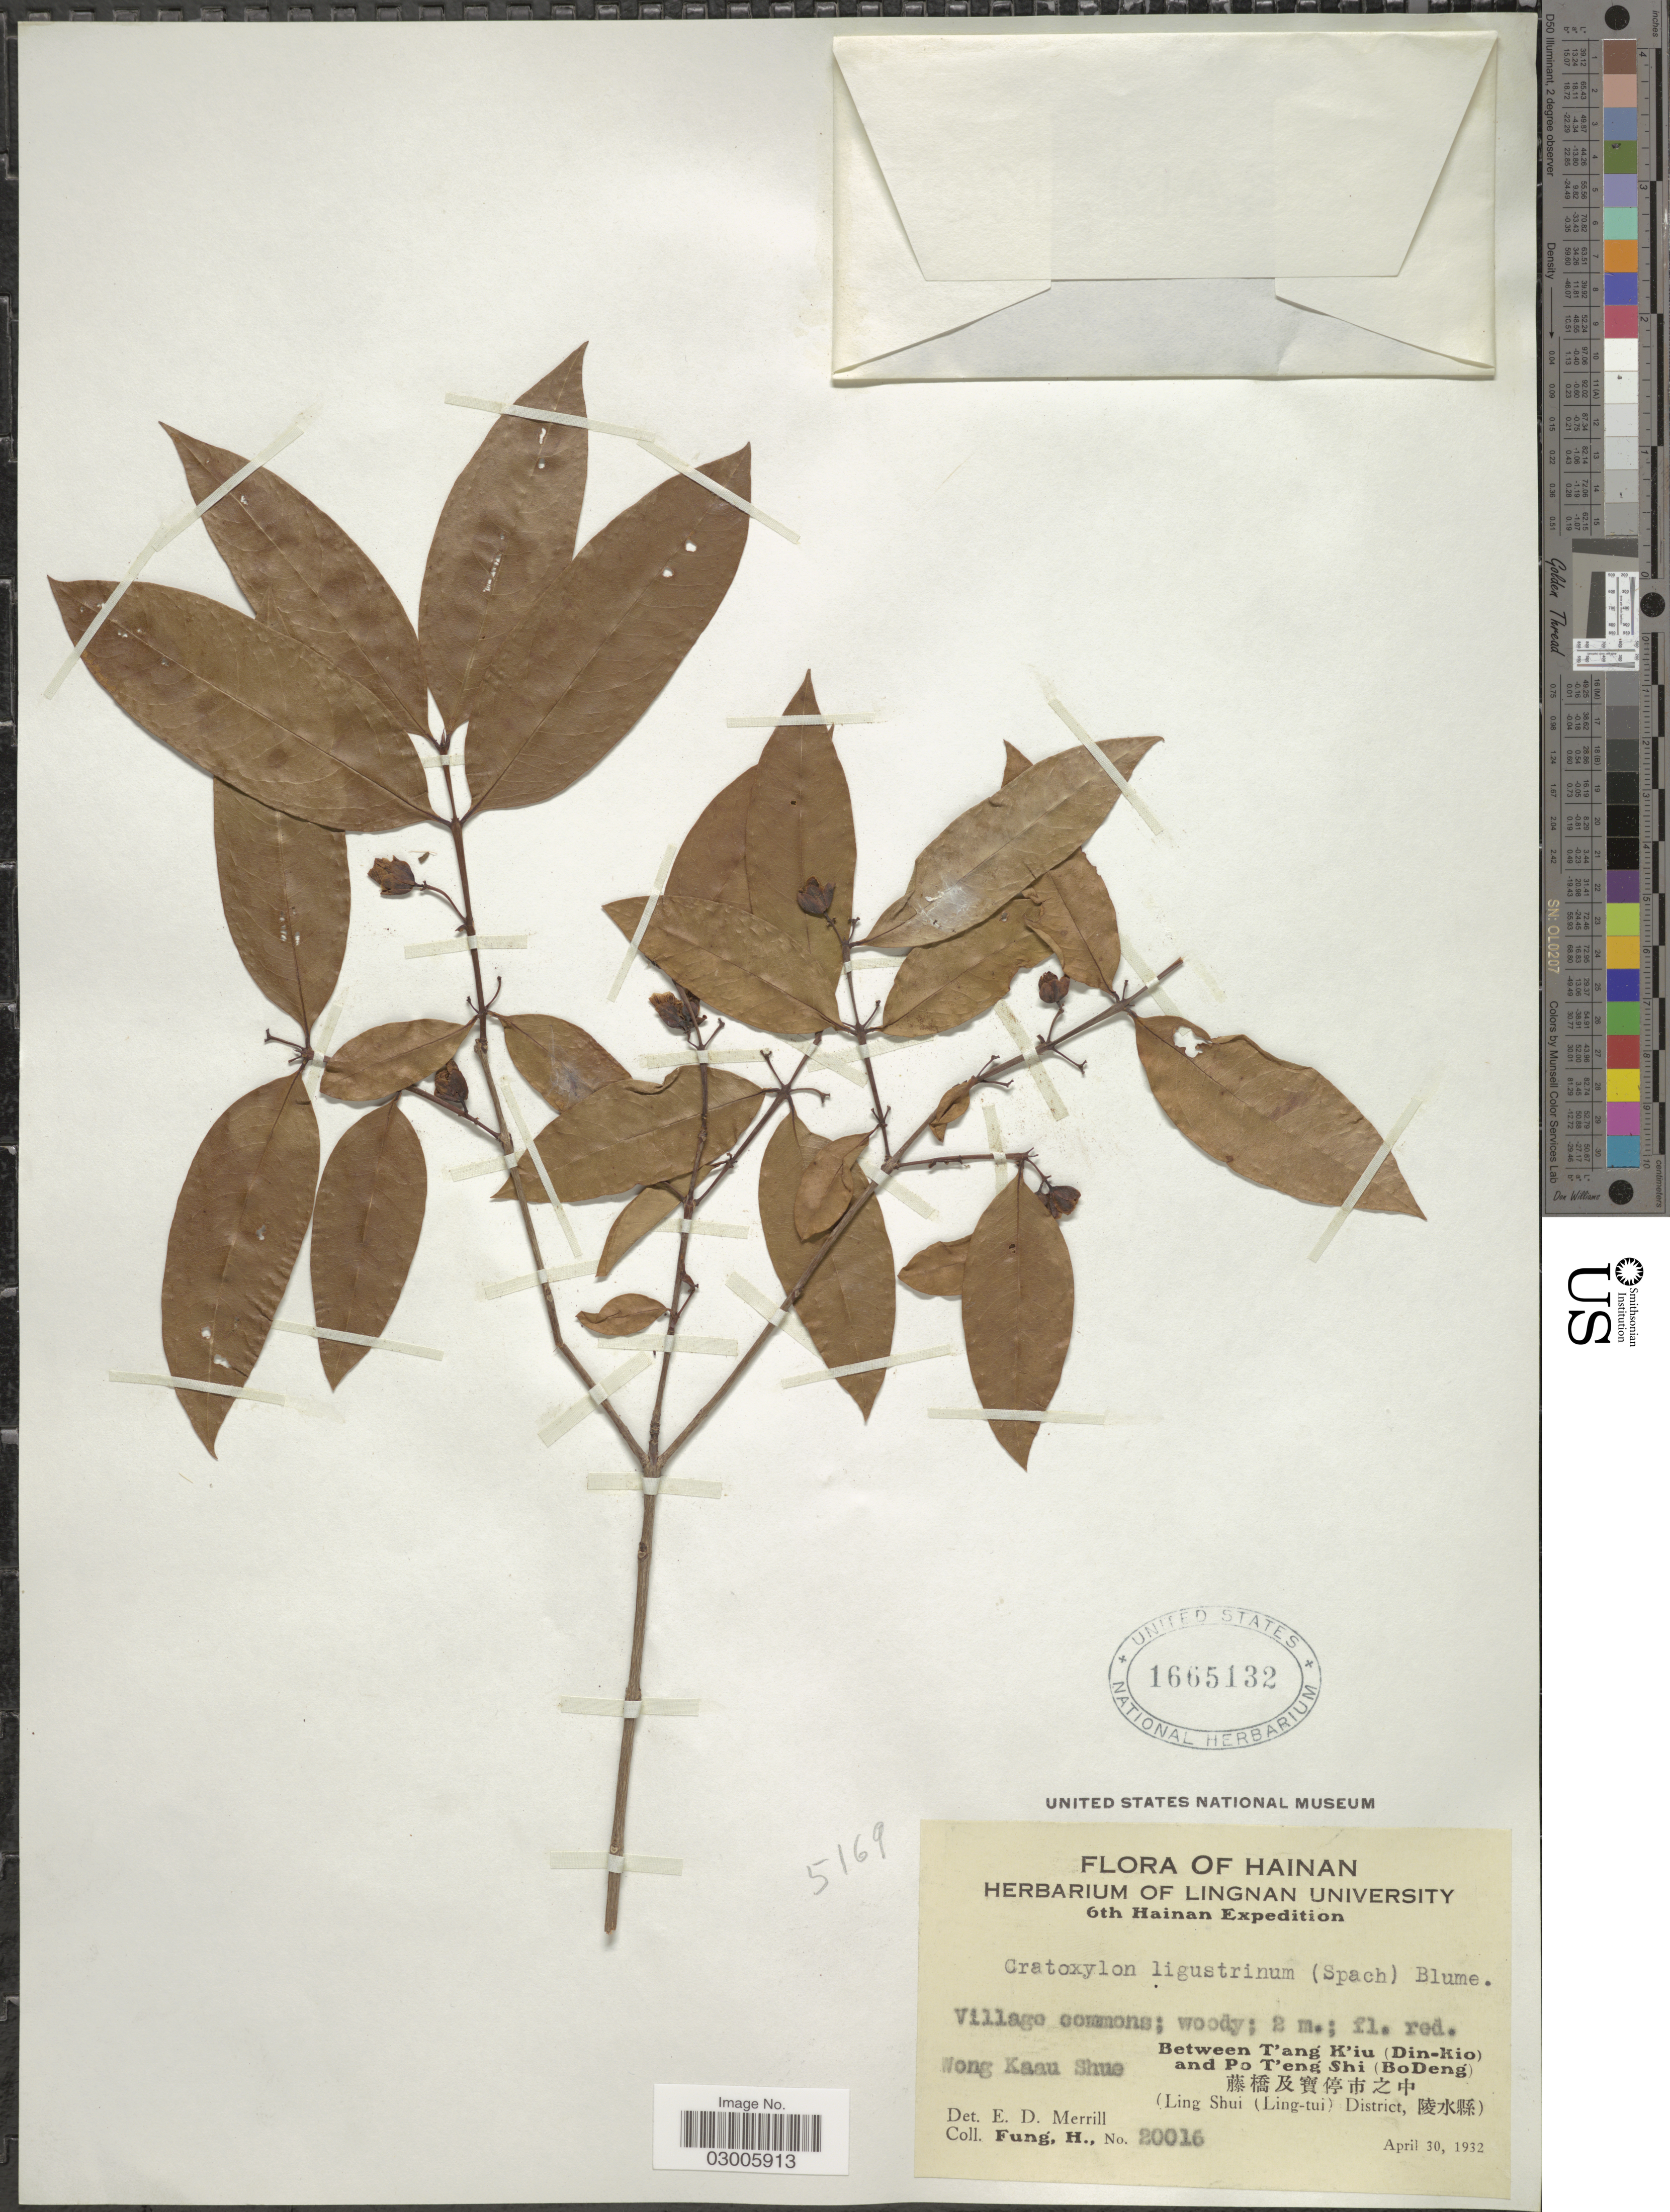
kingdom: Plantae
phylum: Tracheophyta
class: Magnoliopsida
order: Malpighiales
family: Hypericaceae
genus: Cratoxylum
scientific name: Cratoxylum ligustrinum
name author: (Spach) Blume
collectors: H. Fung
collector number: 20016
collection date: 1932-04-30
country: China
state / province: Hainan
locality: Wong Kaau Shue. Between T'ang K'iu (Din-kio) and Po T'eng Shi (BoDeng) X. (Ling Shui (Ling-tui) District, X).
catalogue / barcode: US 1665132